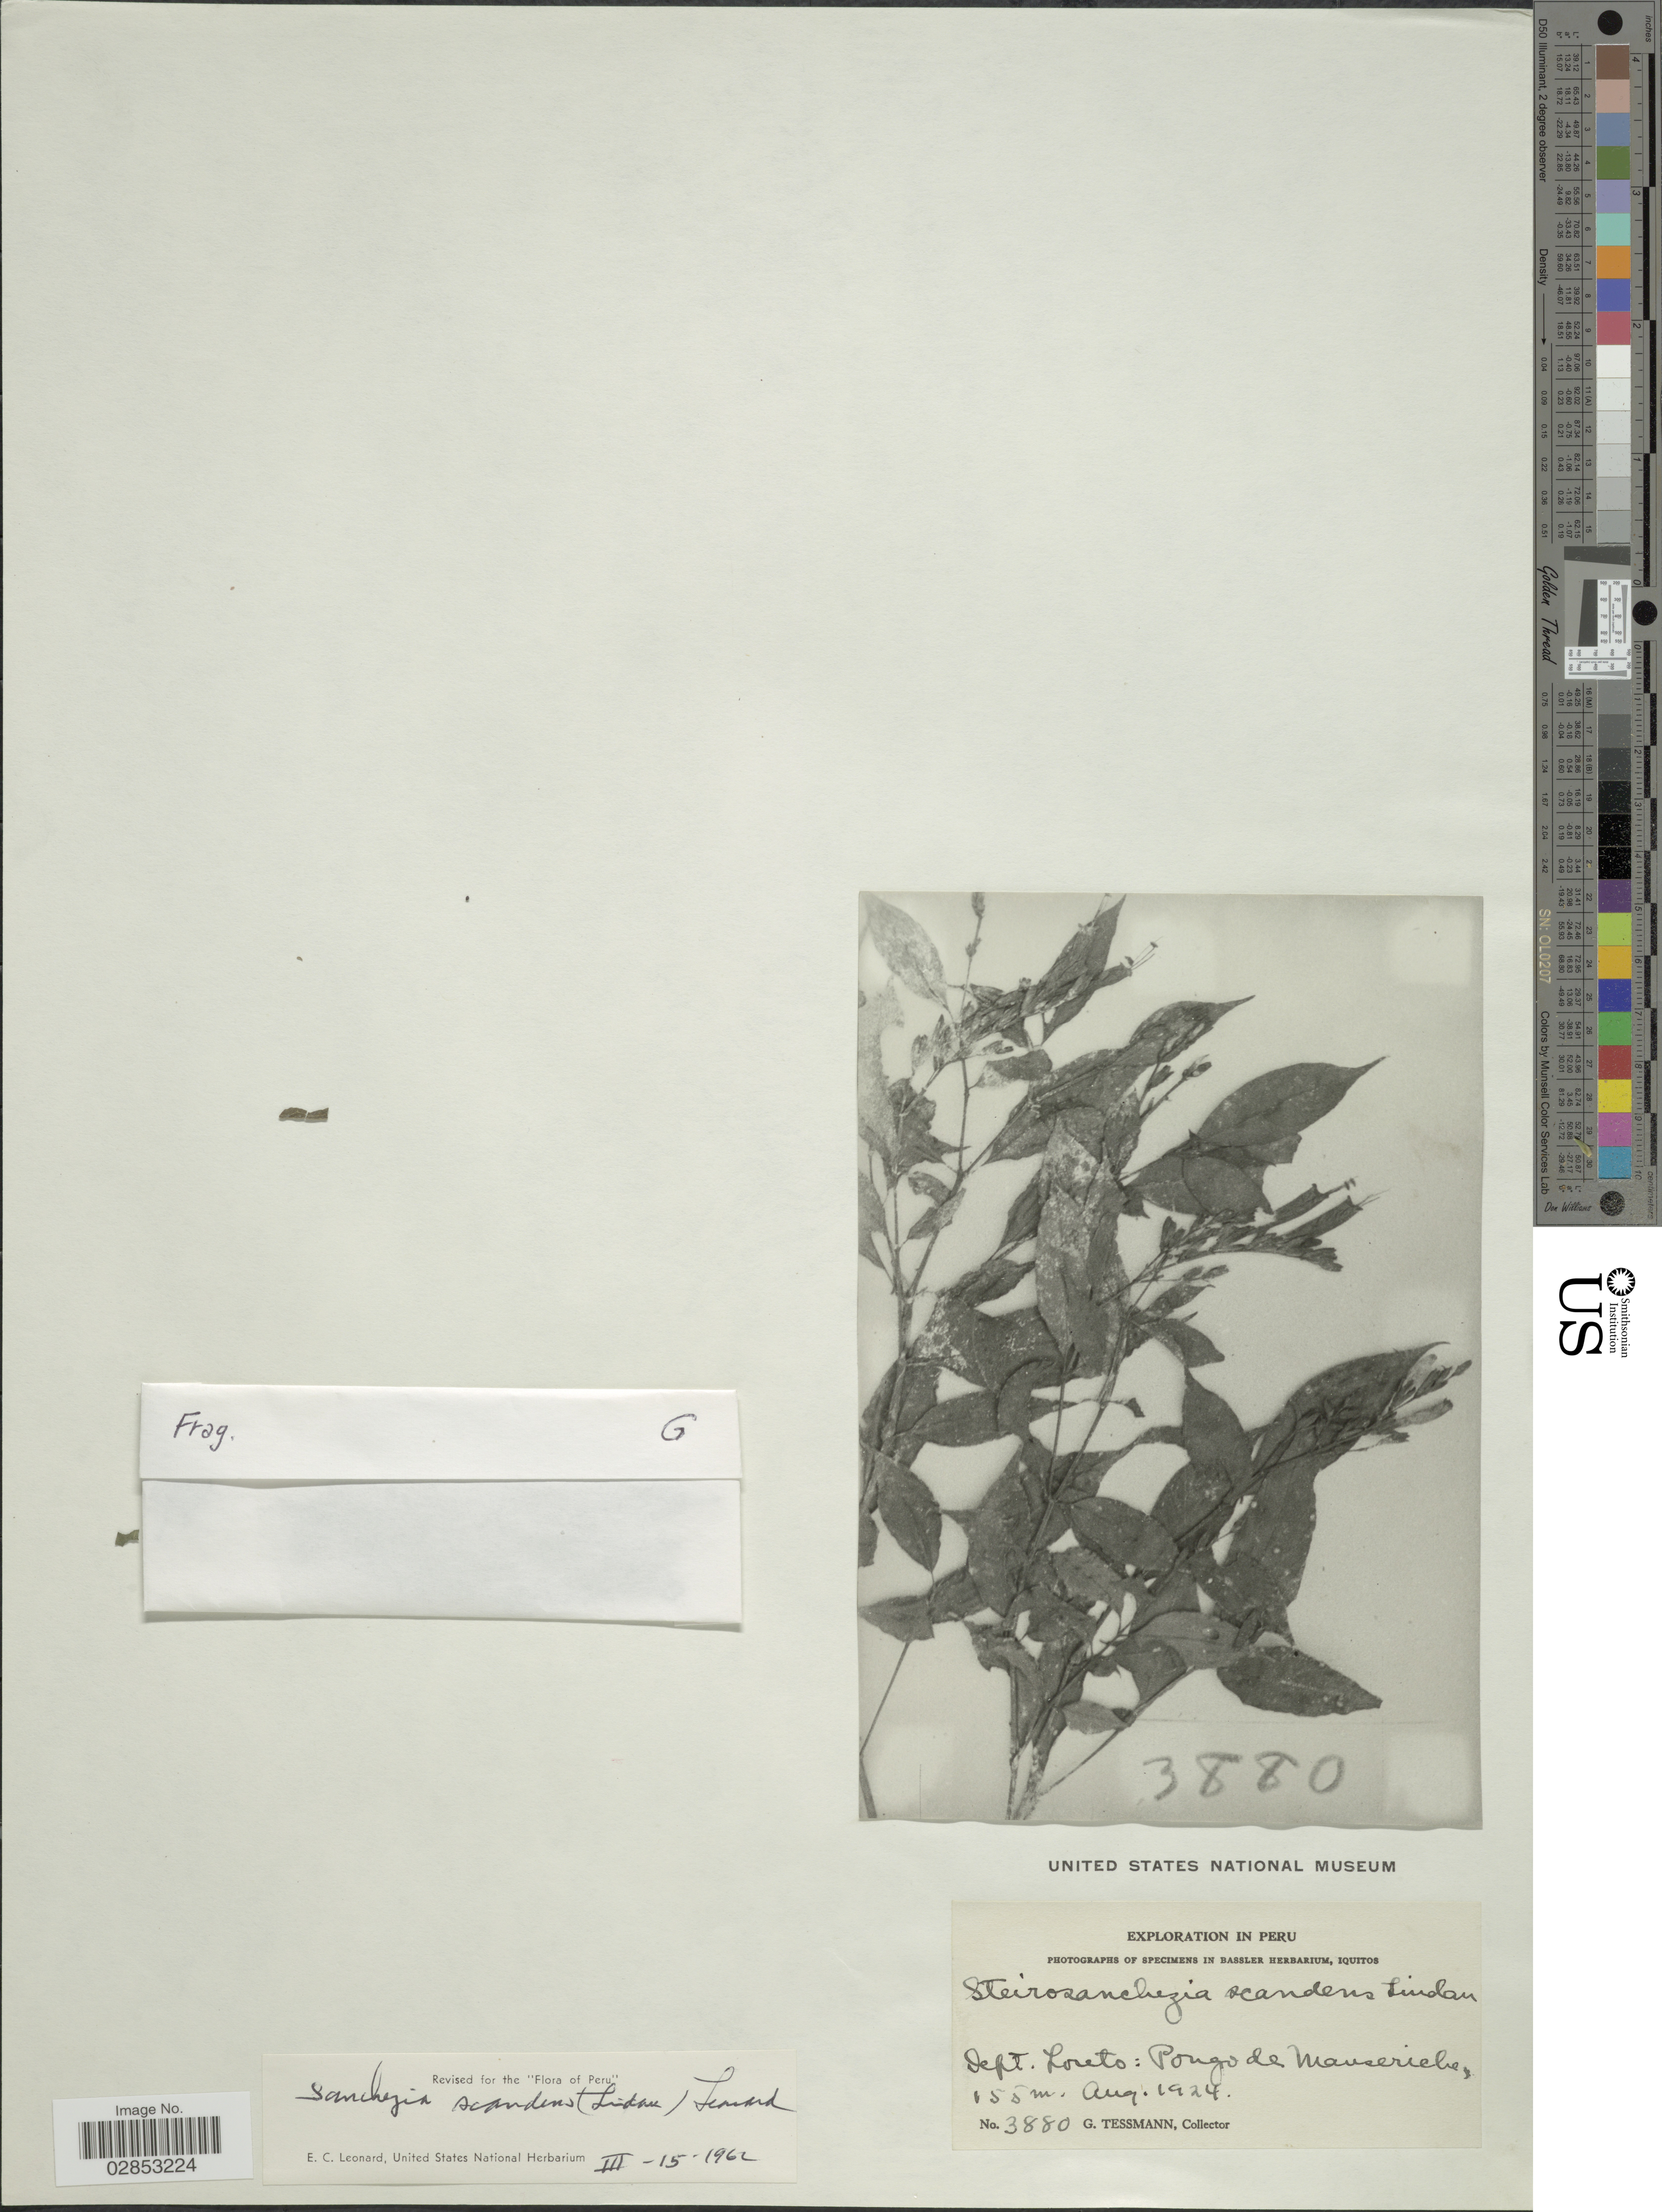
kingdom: Plantae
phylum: Tracheophyta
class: Magnoliopsida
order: Lamiales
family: Acanthaceae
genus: Steirosanchezia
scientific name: Steirosanchezia scandens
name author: Lindau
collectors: G. Tessmann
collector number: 3880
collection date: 1924-08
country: Peru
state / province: Loreto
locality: Dept. Loreto: Pongo de Manseriebe.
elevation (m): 155